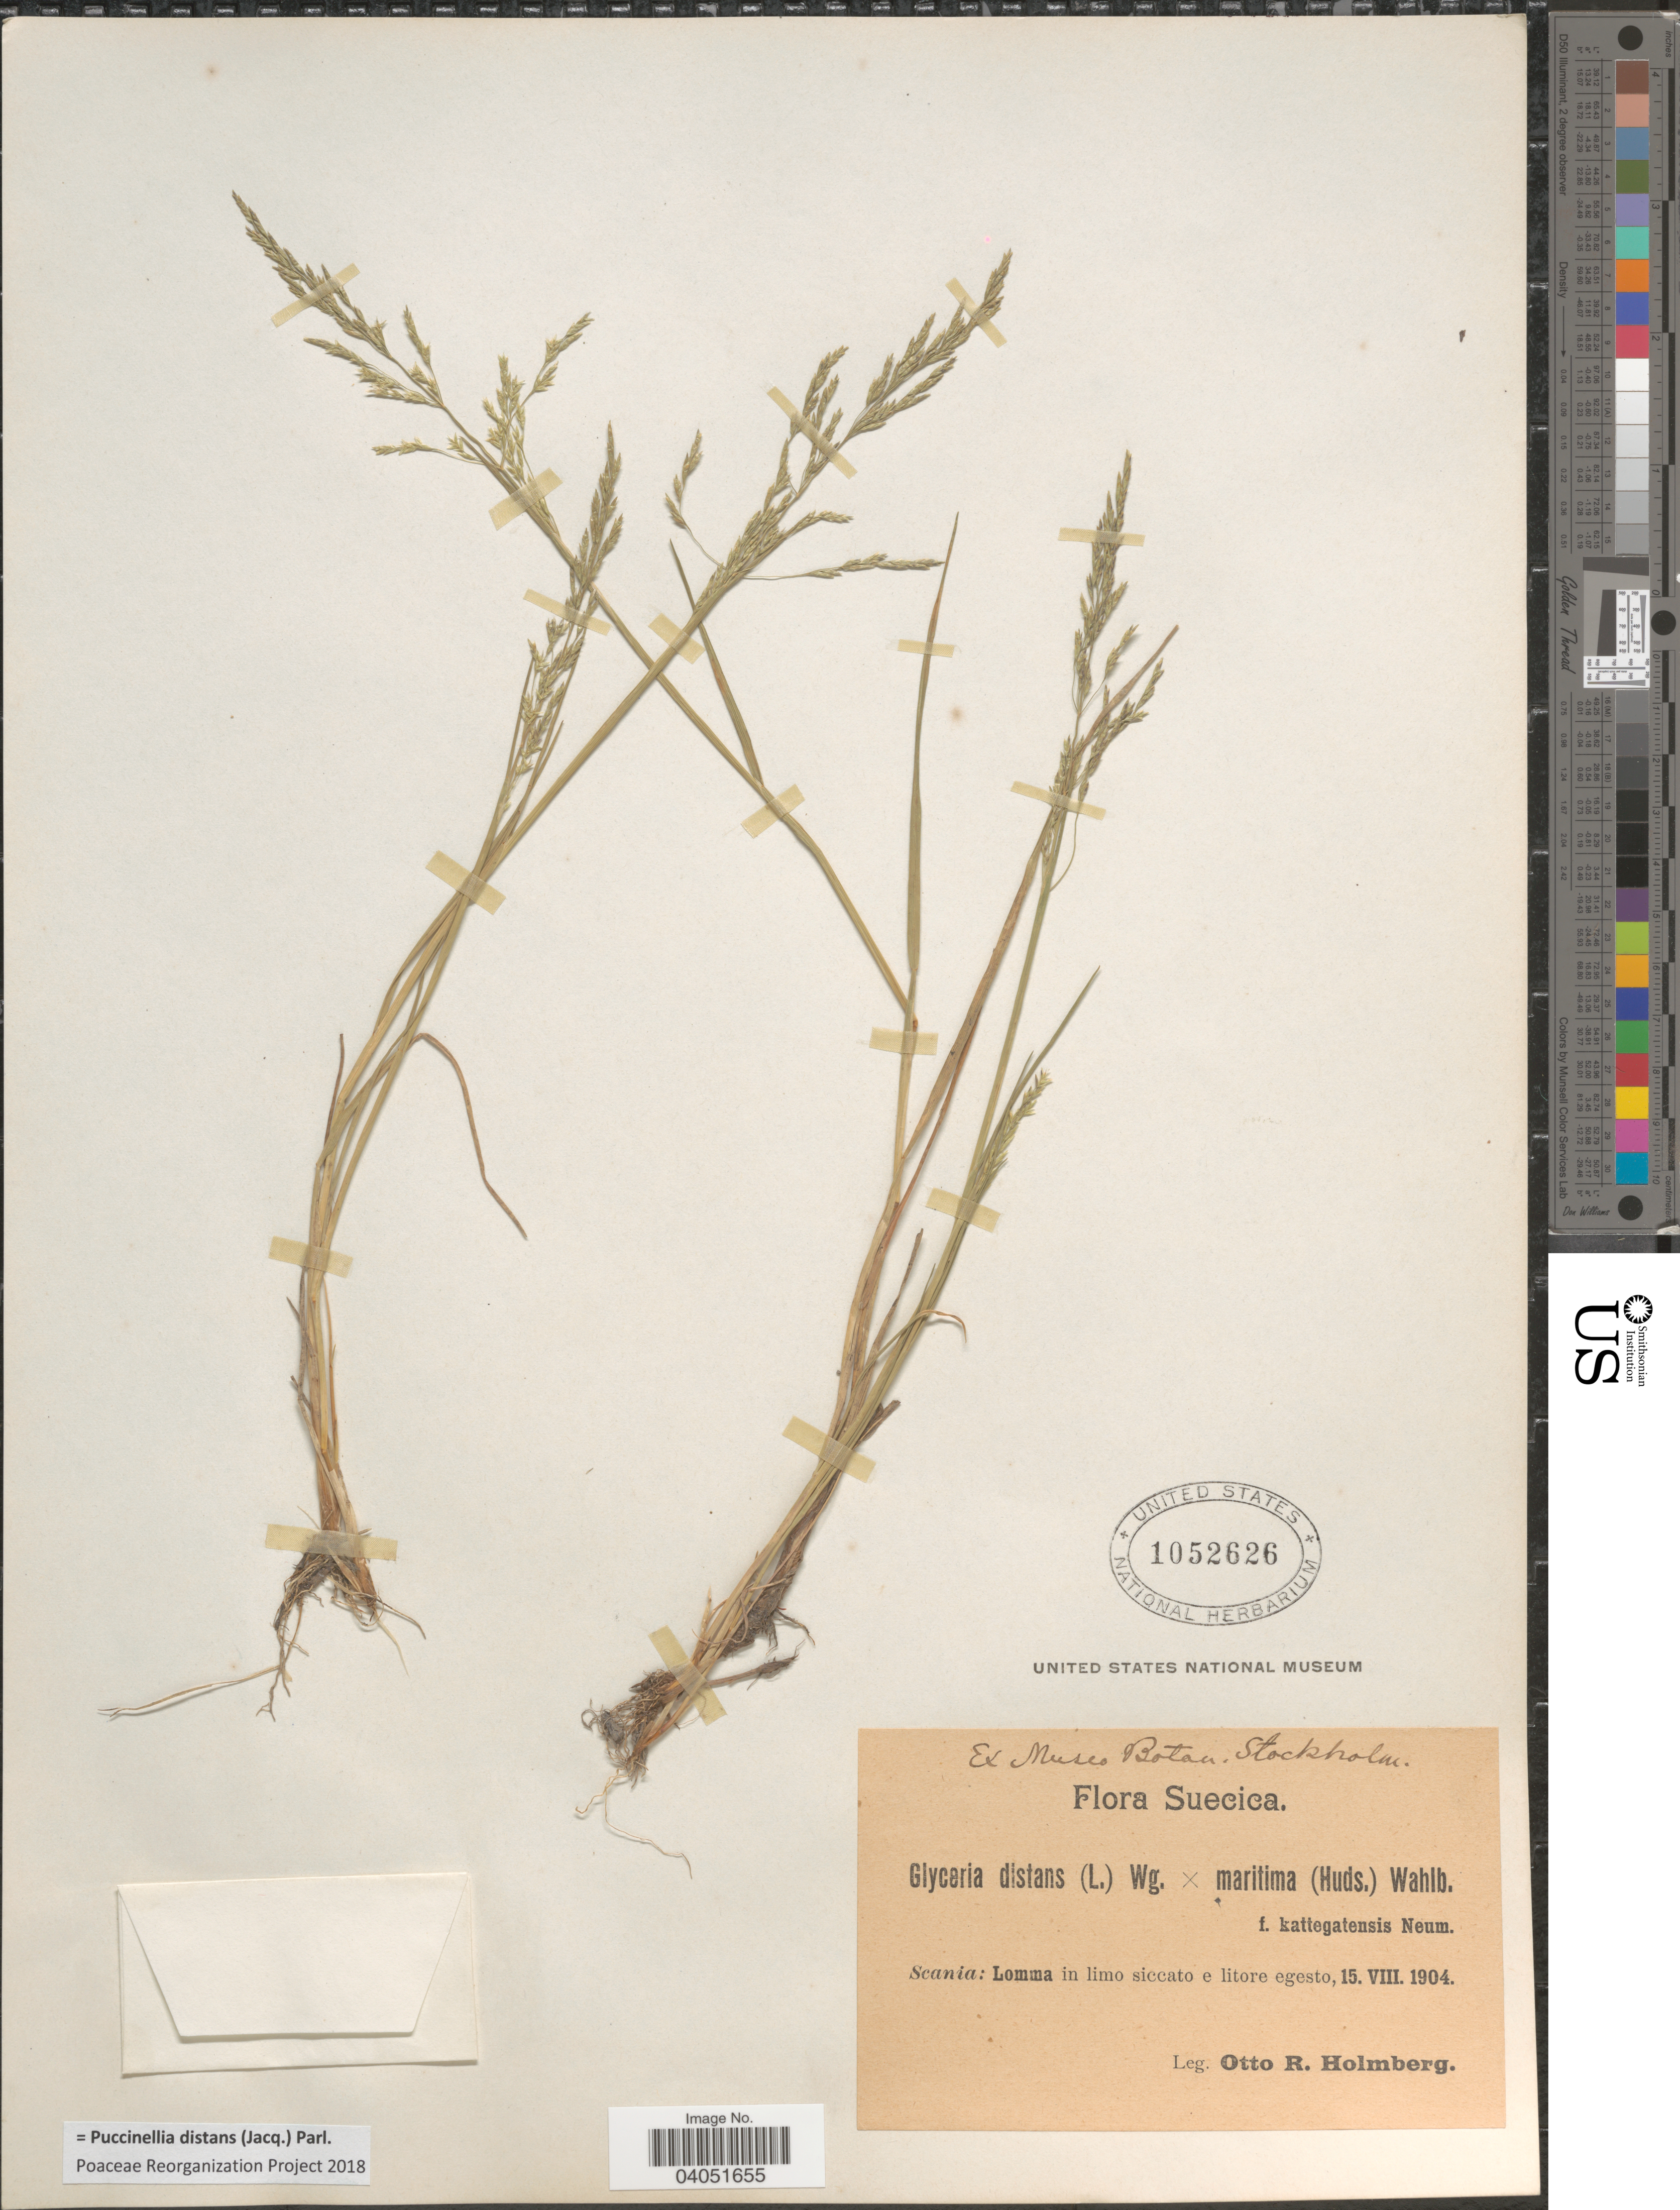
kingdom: Plantae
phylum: Tracheophyta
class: Liliopsida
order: Poales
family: Poaceae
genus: Puccinellia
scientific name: Puccinellia distans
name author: (Jacq.) Parl.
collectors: O. Holmberg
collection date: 1904-08-15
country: Sweden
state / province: Skåne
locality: Suecica. Scania: Lomma in limo siccato e litore egesto.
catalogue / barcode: US 1052626